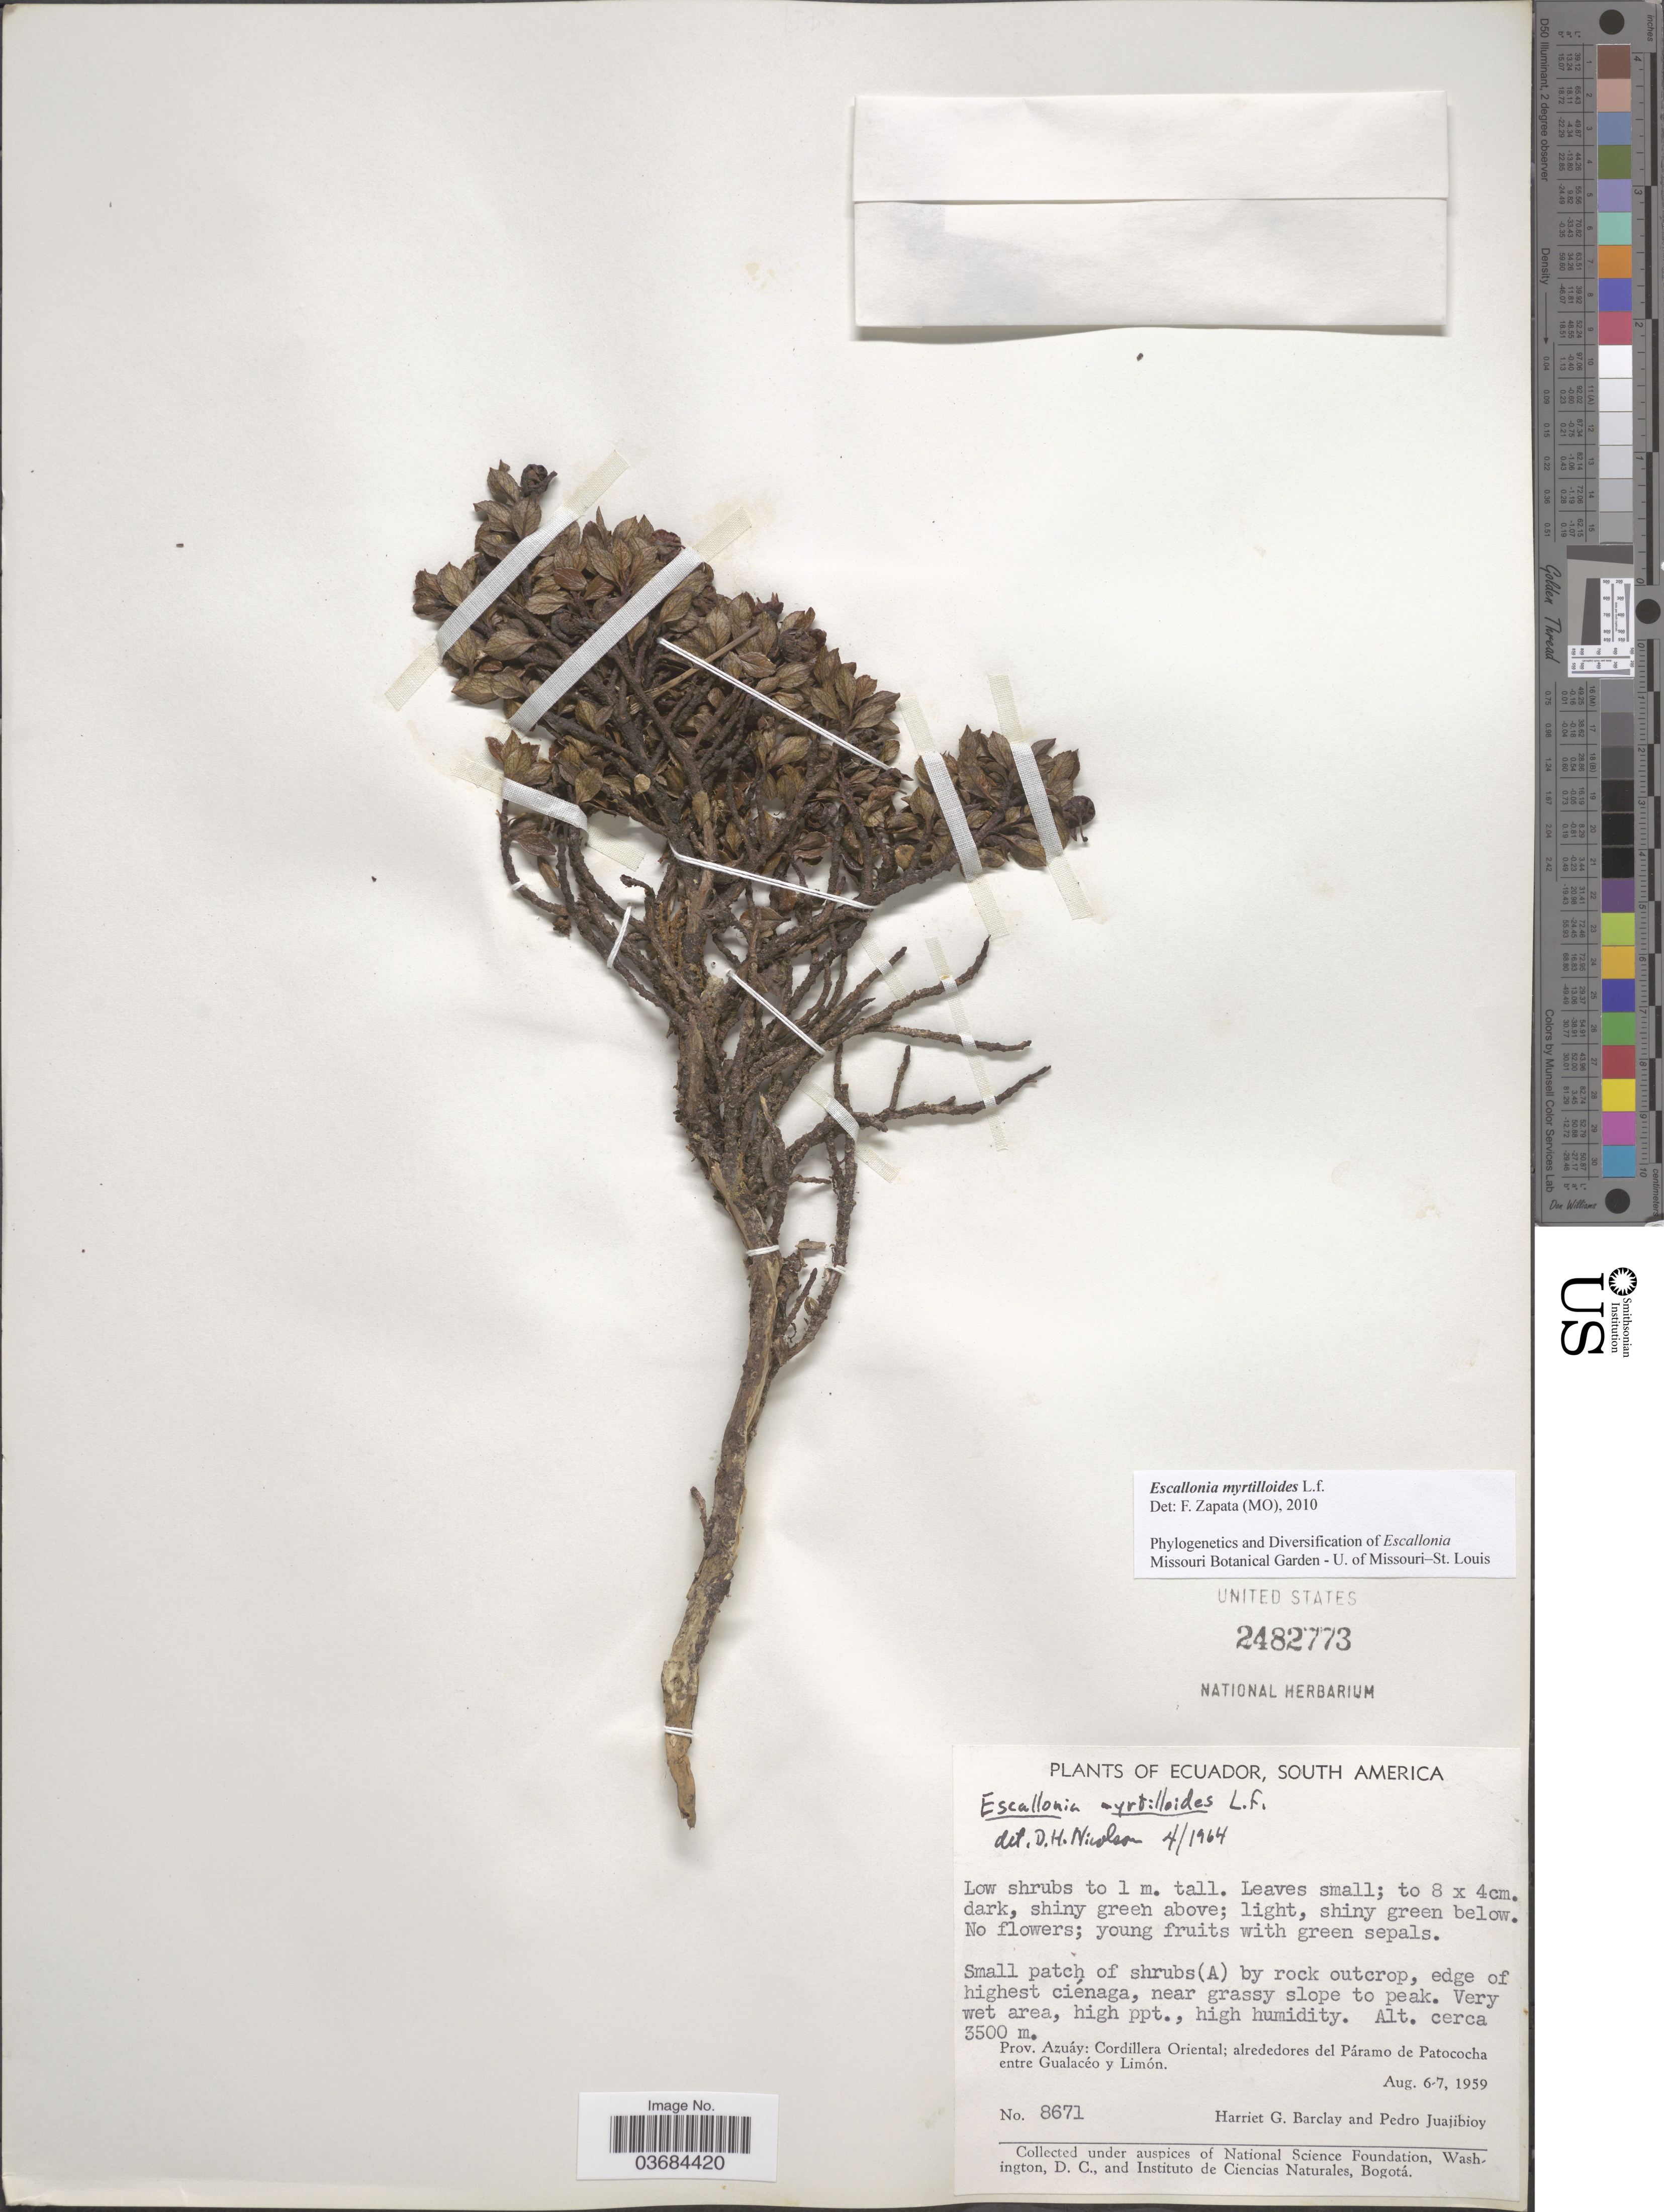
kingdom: Plantae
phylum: Tracheophyta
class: Magnoliopsida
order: Escalloniales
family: Escalloniaceae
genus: Escallonia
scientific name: Escallonia myrtilloides var. myrtilloides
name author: L. f.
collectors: H. G. Barclay & P. Juajibioy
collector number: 8671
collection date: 1959-08-06/1959-08-07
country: Ecuador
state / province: Azuay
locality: Small patch of shrubs (A) by rock outcrop, edge of highest cienaga, near grassy slope to peak. Cordillera Oriental; alrededores del Páramo de Patococha entre Gualacéo y Limón.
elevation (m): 3500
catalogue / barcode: US 2482773